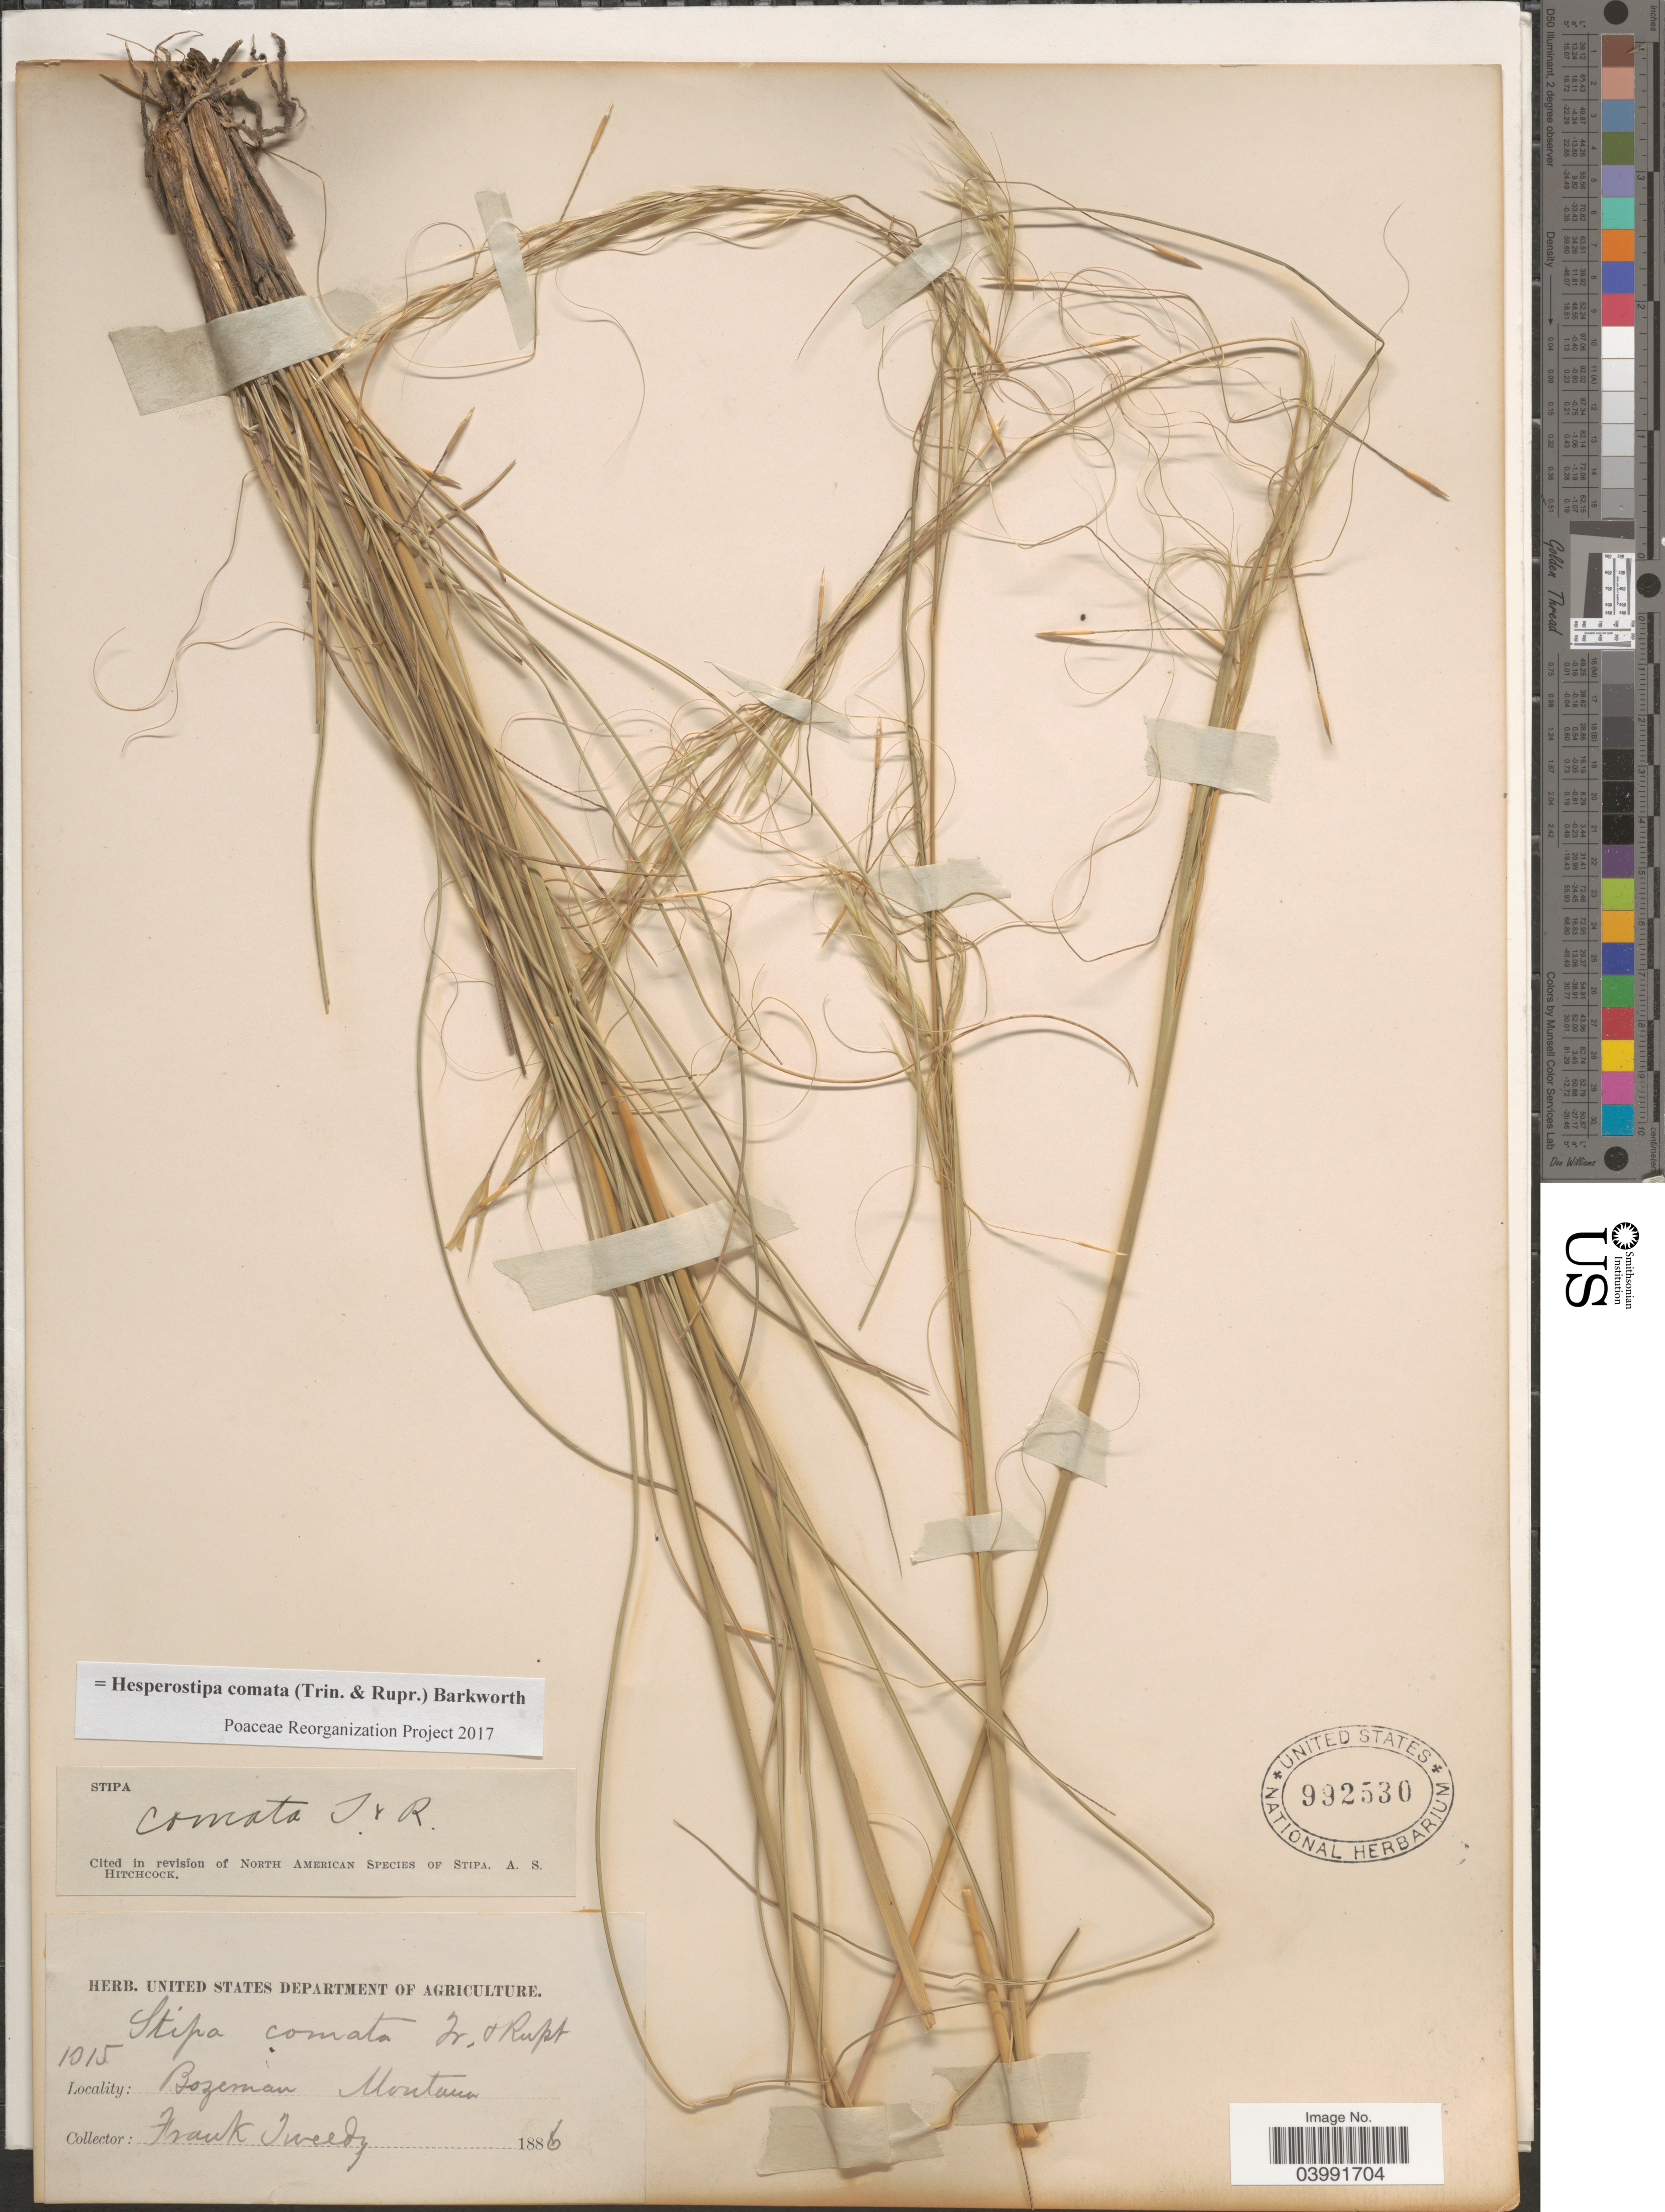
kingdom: Plantae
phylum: Tracheophyta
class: Liliopsida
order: Poales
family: Poaceae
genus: Hesperostipa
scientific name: Hesperostipa comata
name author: (Trin. & Rupr.) Barkworth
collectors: F. Tweedy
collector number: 1015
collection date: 1886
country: United States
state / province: Montana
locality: Bozeman.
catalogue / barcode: US 992530